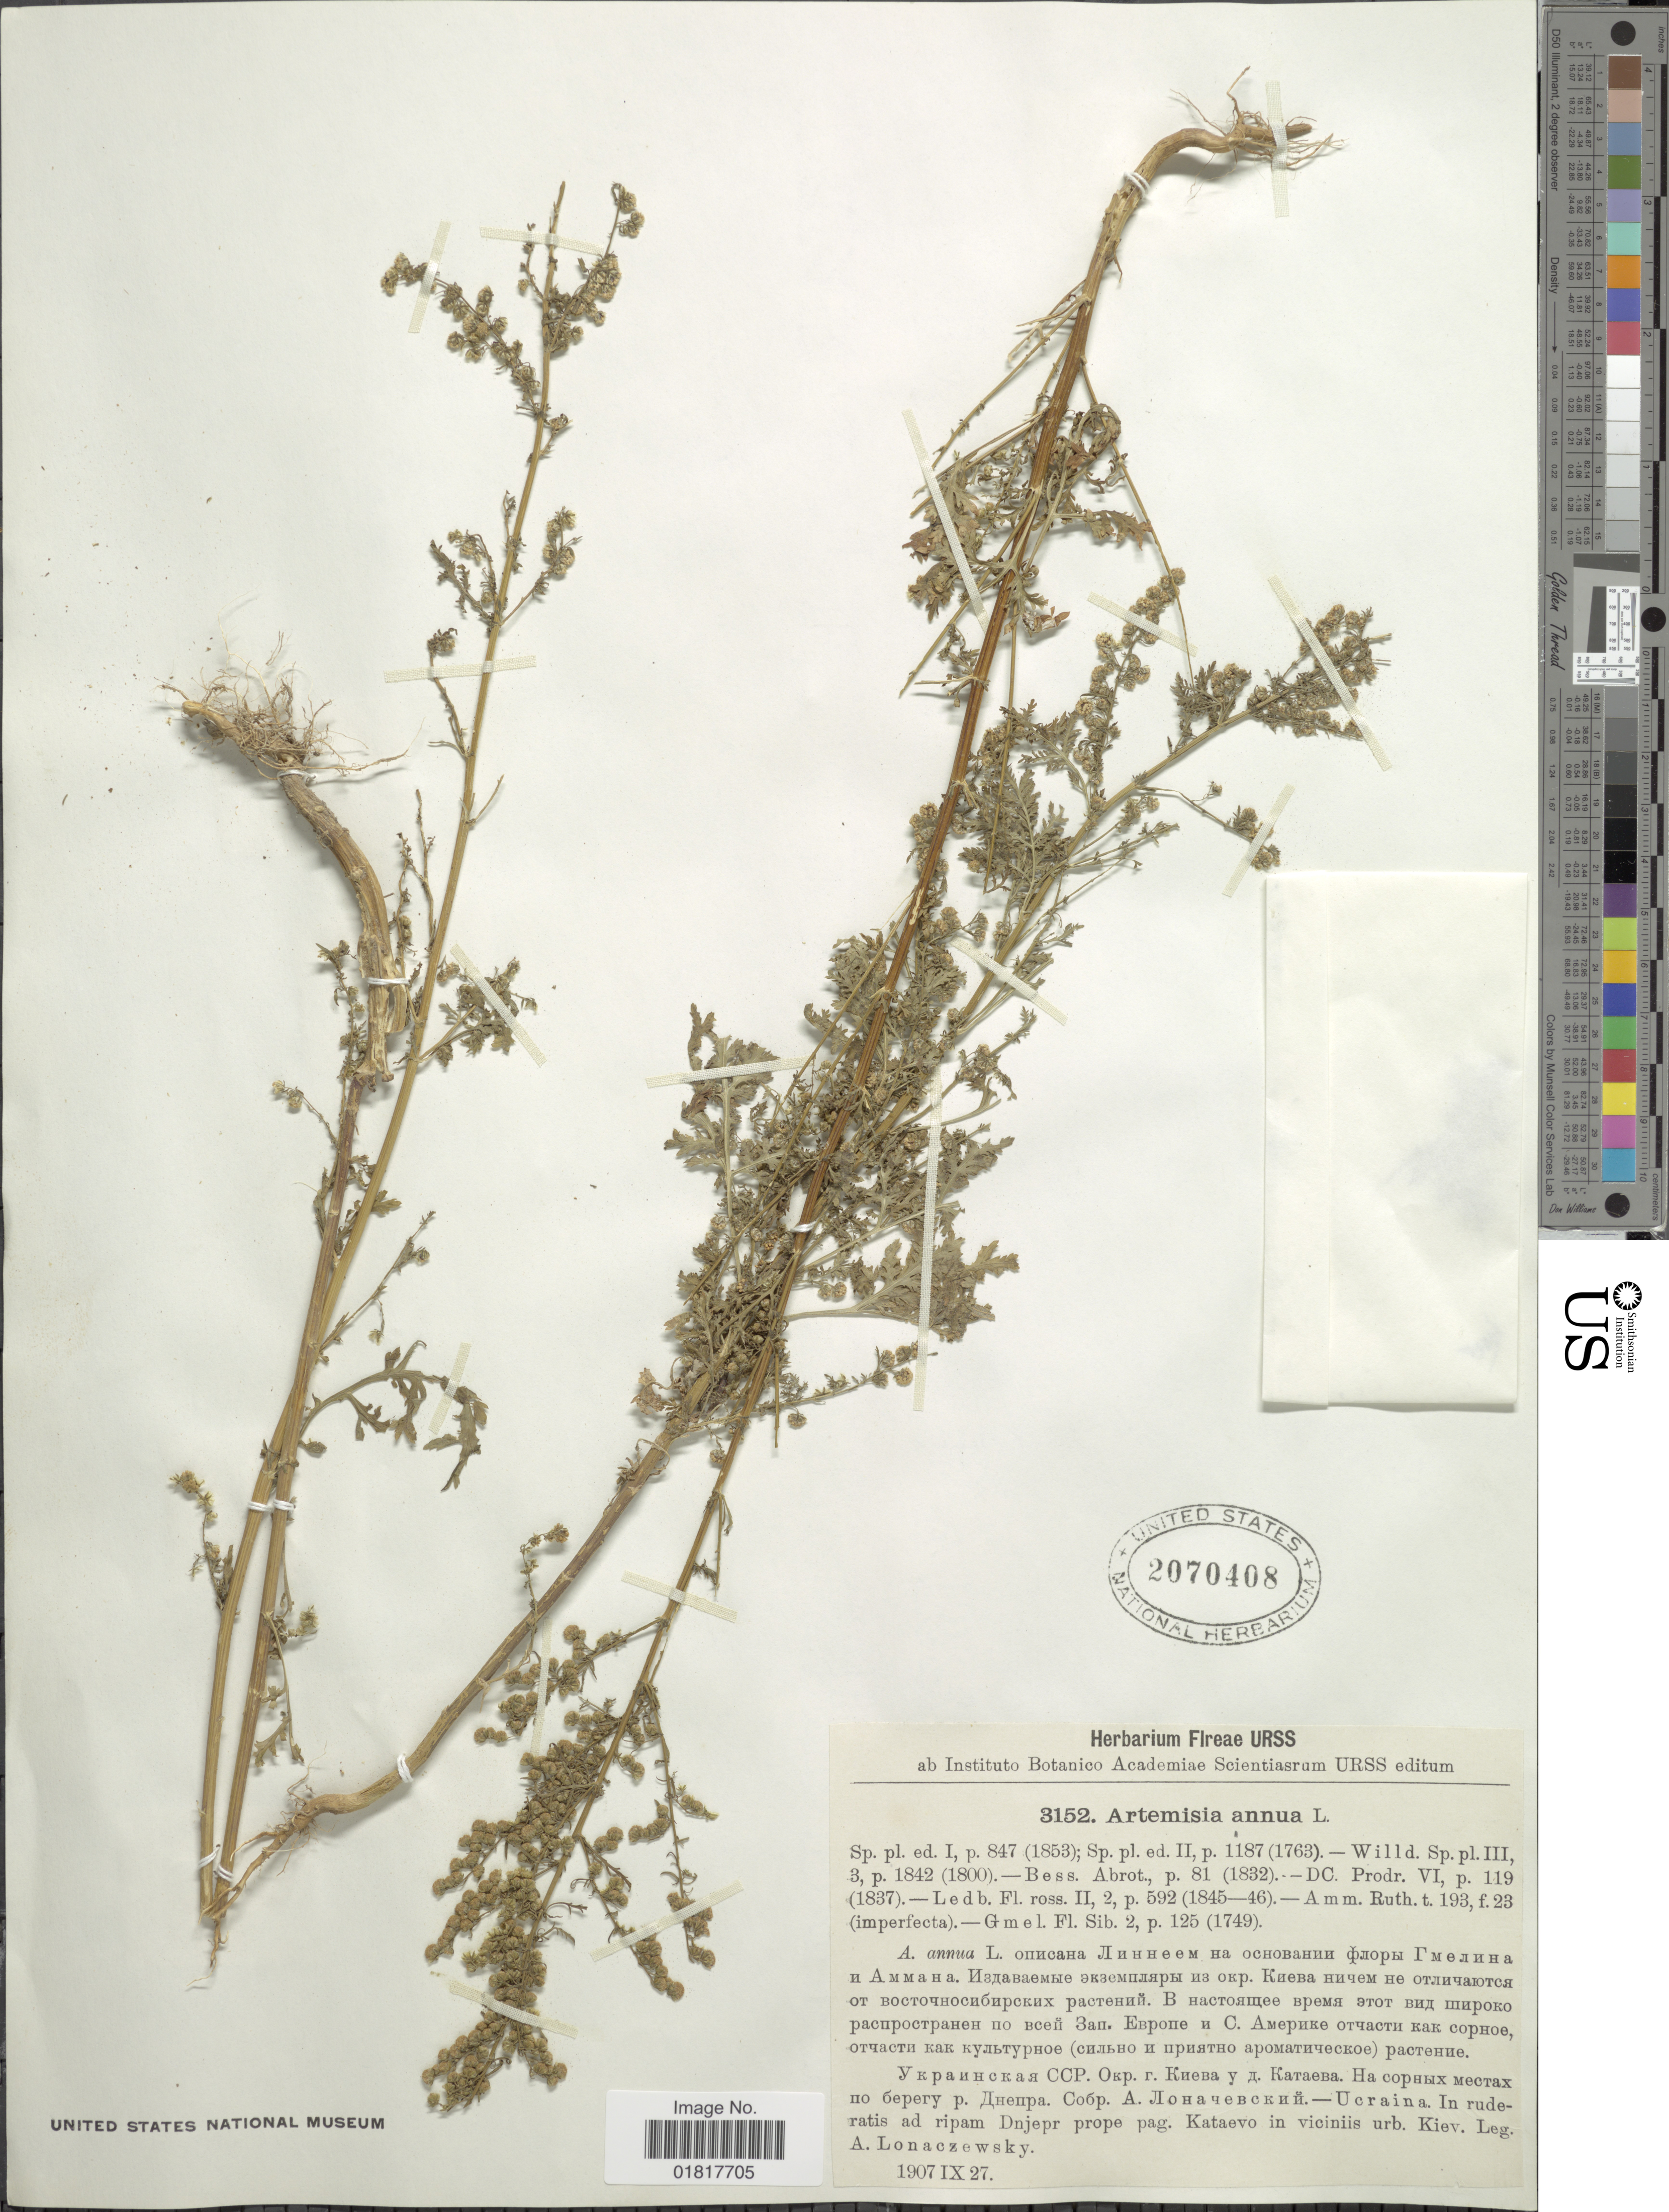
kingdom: Plantae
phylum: Tracheophyta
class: Magnoliopsida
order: Asterales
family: Asteraceae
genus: Artemisia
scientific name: Artemisia annua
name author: L.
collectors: A. Lonaczevsky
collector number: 3152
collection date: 1907-09-27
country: Ukraine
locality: In ruderatis ad ripam Dnjepr prope pag. Kataevo in viciniis urb. Kiev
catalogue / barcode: US 2070408